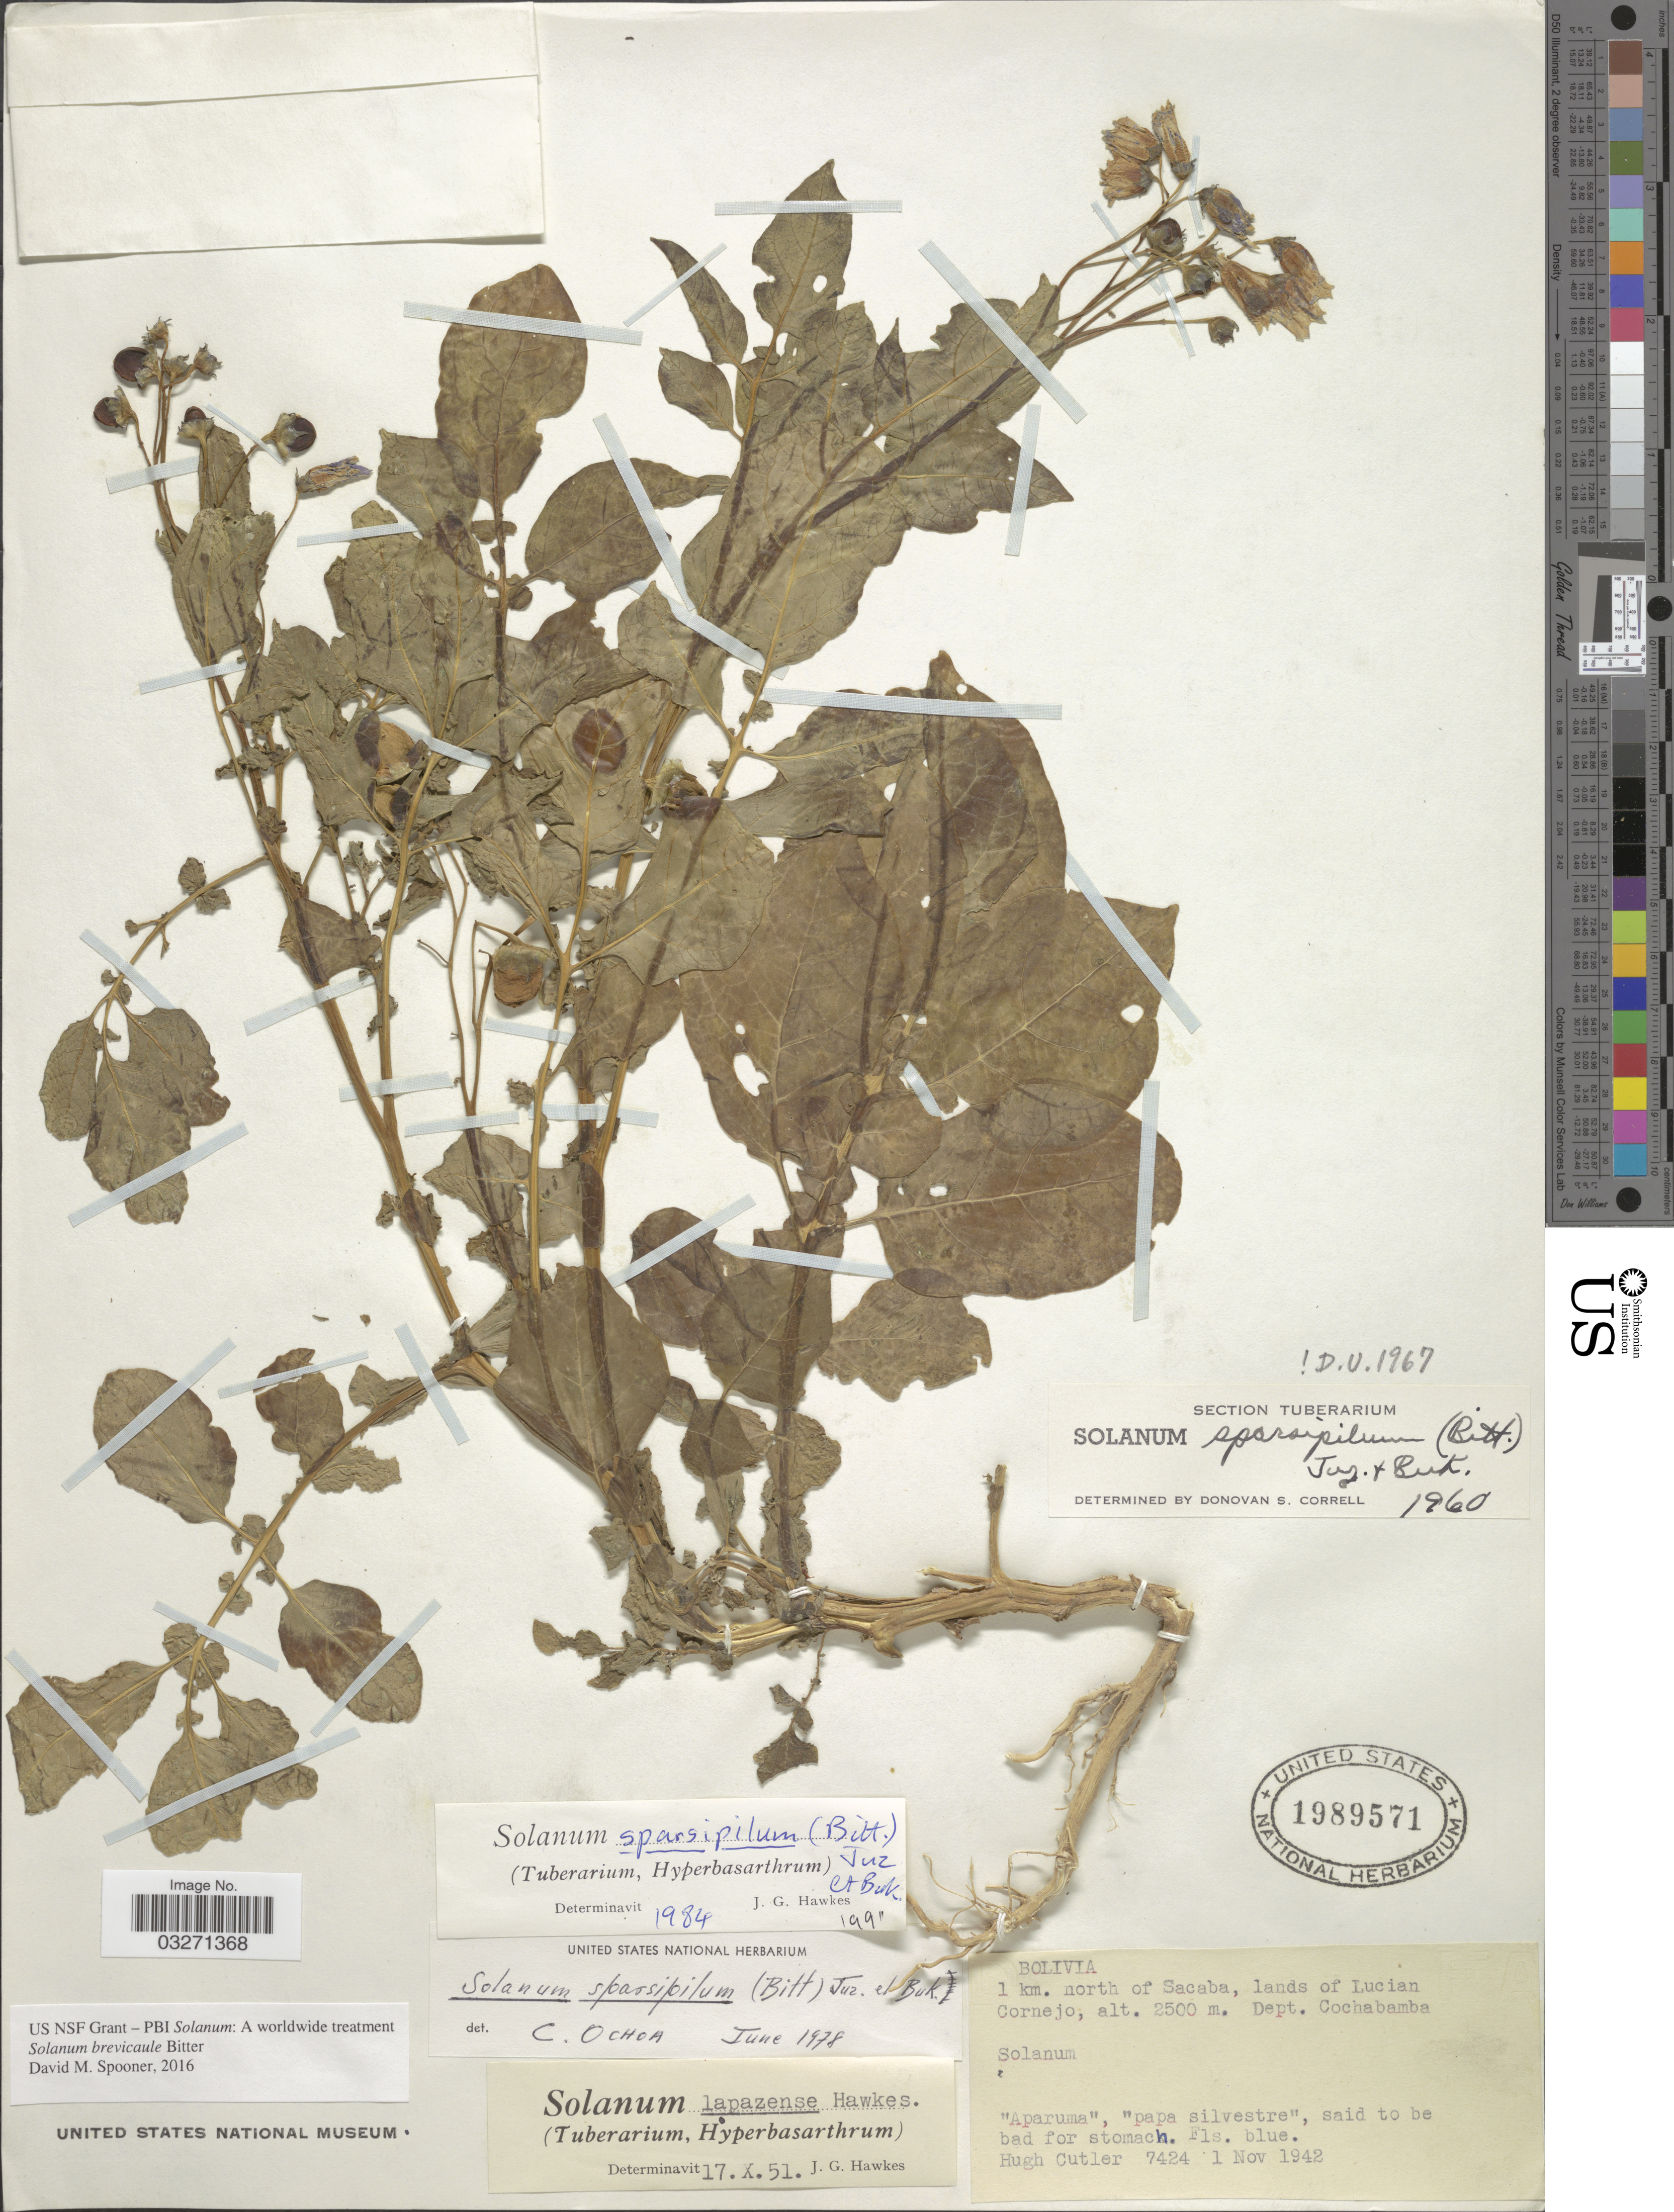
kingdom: Plantae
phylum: Tracheophyta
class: Magnoliopsida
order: Solanales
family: Solanaceae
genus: Solanum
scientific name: Solanum brevicaule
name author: Bitter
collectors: H. C. Cutler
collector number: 7424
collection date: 1942-11-01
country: Bolivia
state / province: Cochabamba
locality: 1 km. north of Sacaba, lands of Lucian Cornejo. Dept. Cochabamba.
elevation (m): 2500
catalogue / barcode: US 1989571